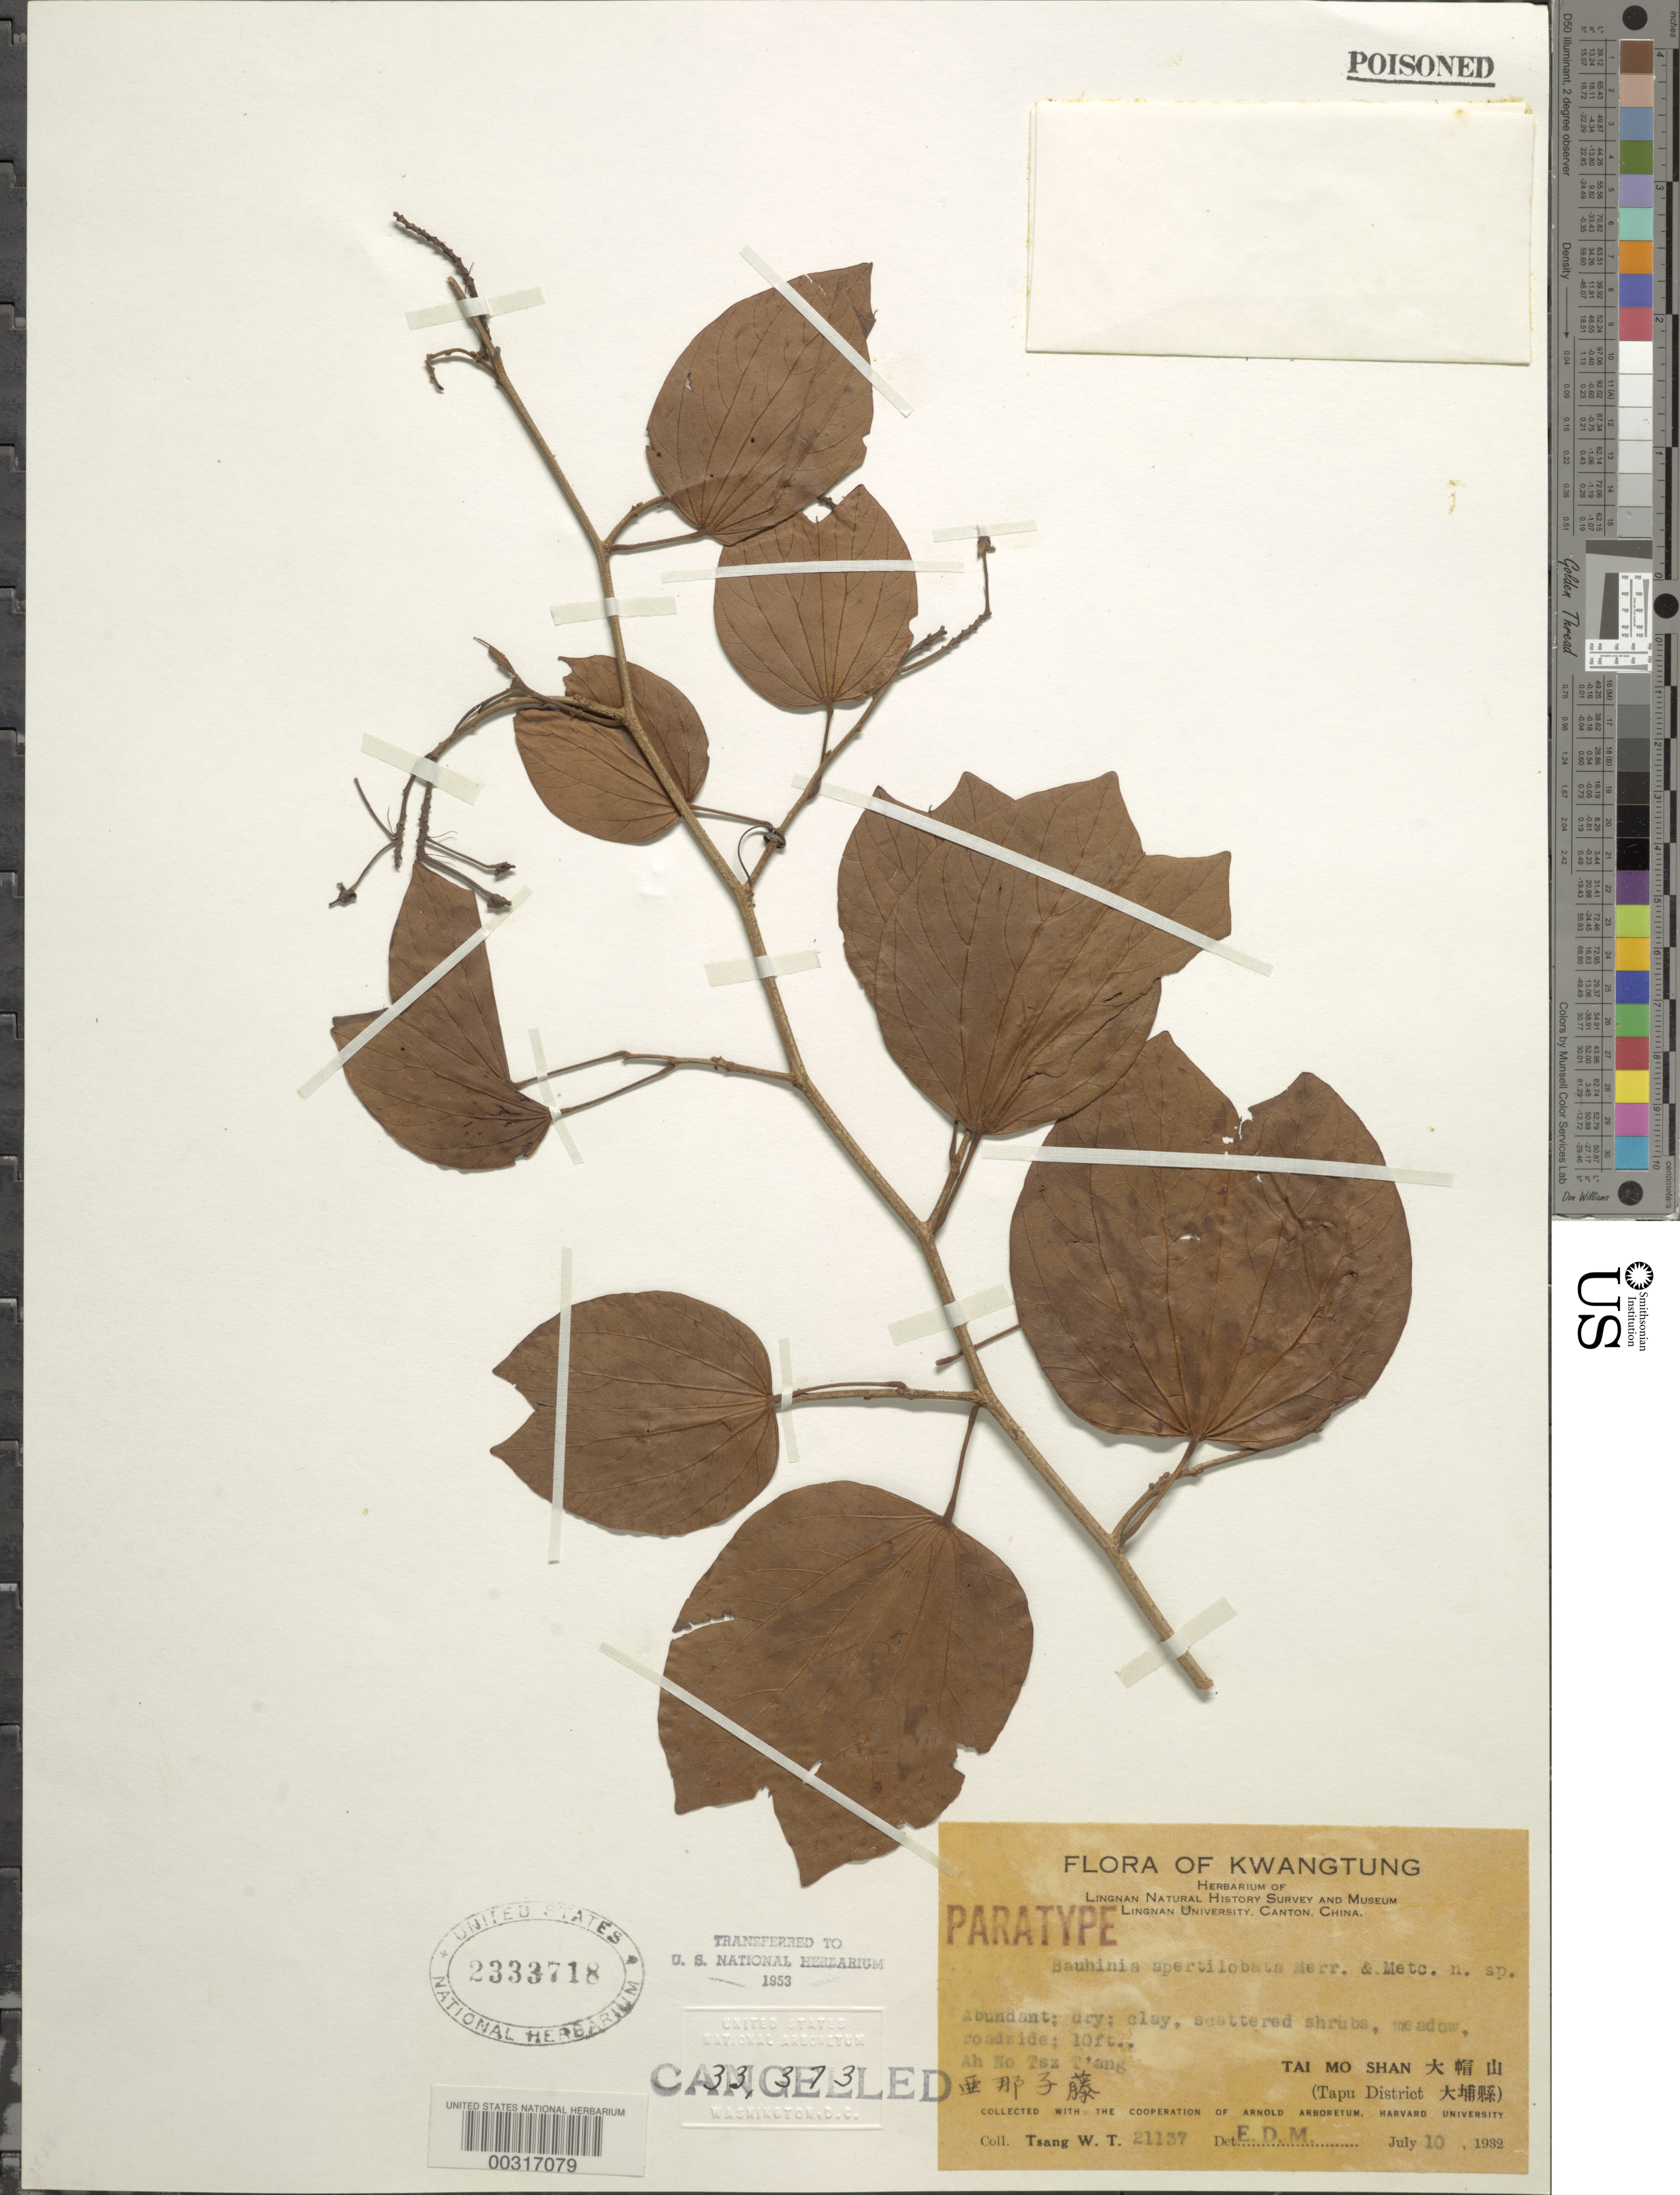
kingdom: Plantae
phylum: Tracheophyta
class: Magnoliopsida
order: Fabales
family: Fabaceae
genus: Phanera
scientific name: Phanera championii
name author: Benth.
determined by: U.S. National Herbarium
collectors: W. T. Tsang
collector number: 21137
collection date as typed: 10 Jul 1932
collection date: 1932-07-10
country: China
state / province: Guangdong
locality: Tapu dist., tai mo shan; ah no tsz t'ang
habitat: Dry; clay, scattered shrubs, meadow, roadside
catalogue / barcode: US 2333718